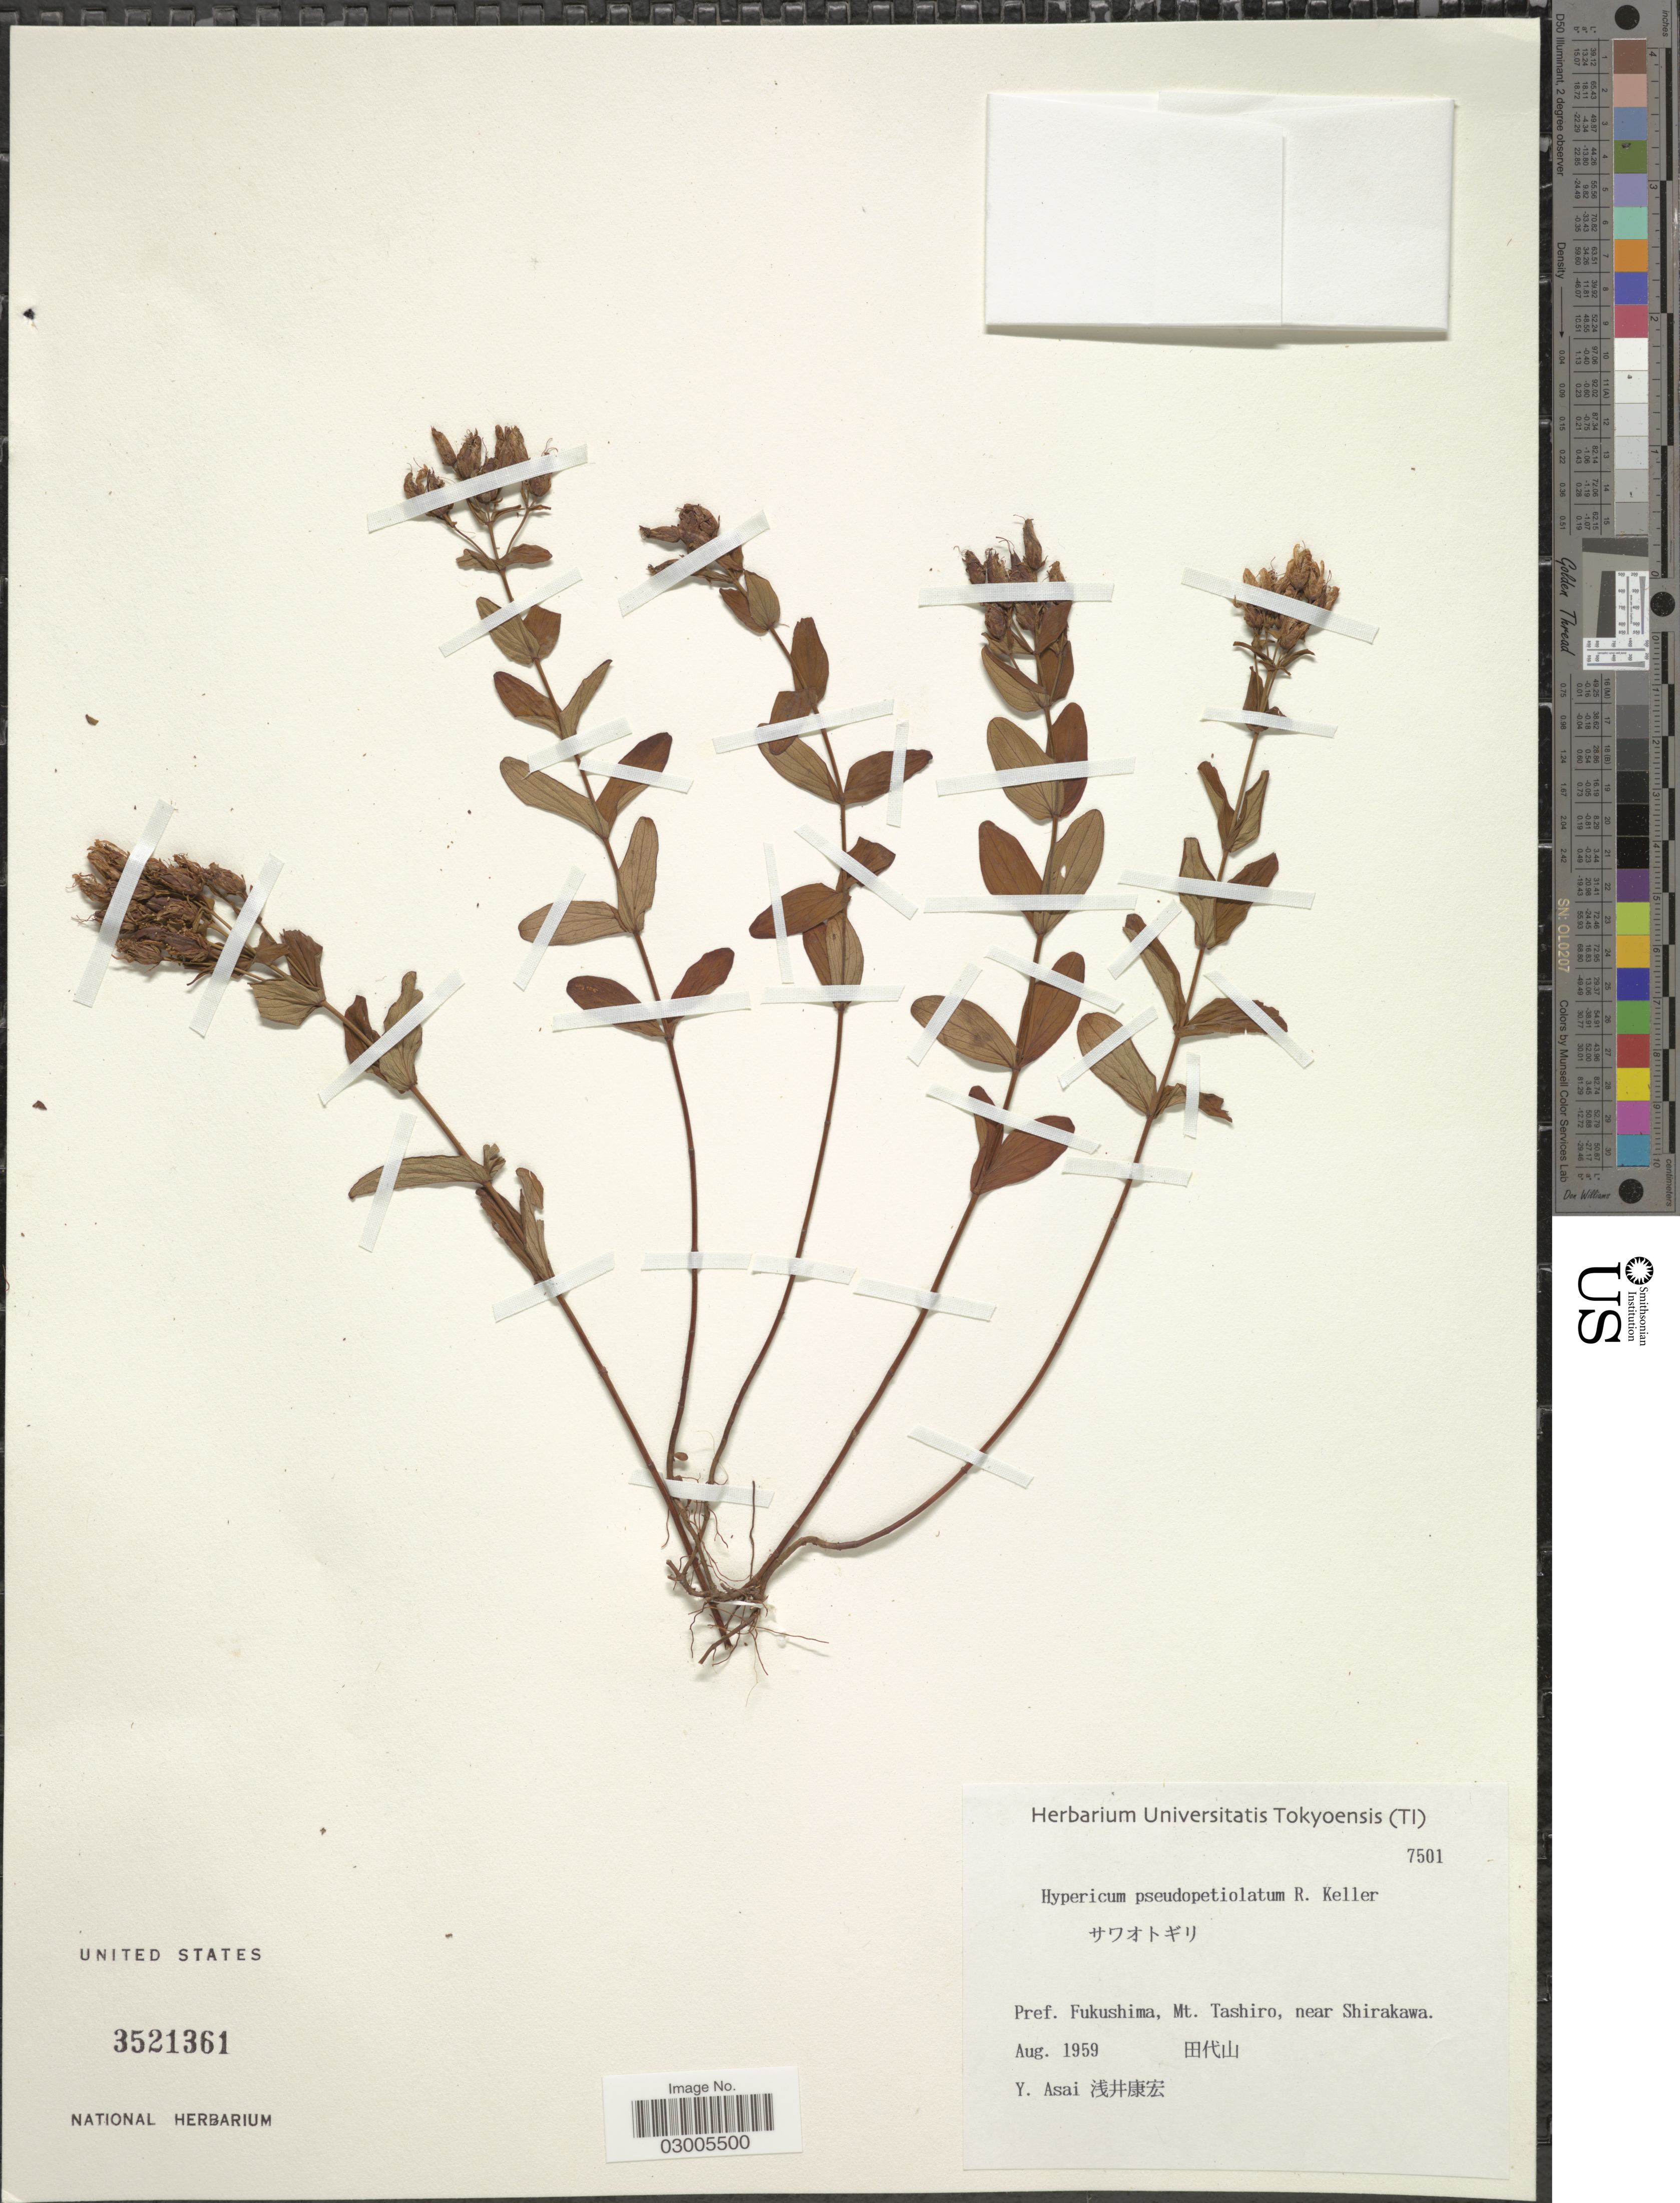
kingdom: Plantae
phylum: Tracheophyta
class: Magnoliopsida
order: Malpighiales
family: Hypericaceae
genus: Hypericum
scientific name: Hypericum pseudopetiolatum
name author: R. Keller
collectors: Y. Asai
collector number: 7501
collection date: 1959-08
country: Japan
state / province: Hukusima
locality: Pref. Fukushima, Mt. Tashiro, near Shirakawa.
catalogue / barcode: US 3521361